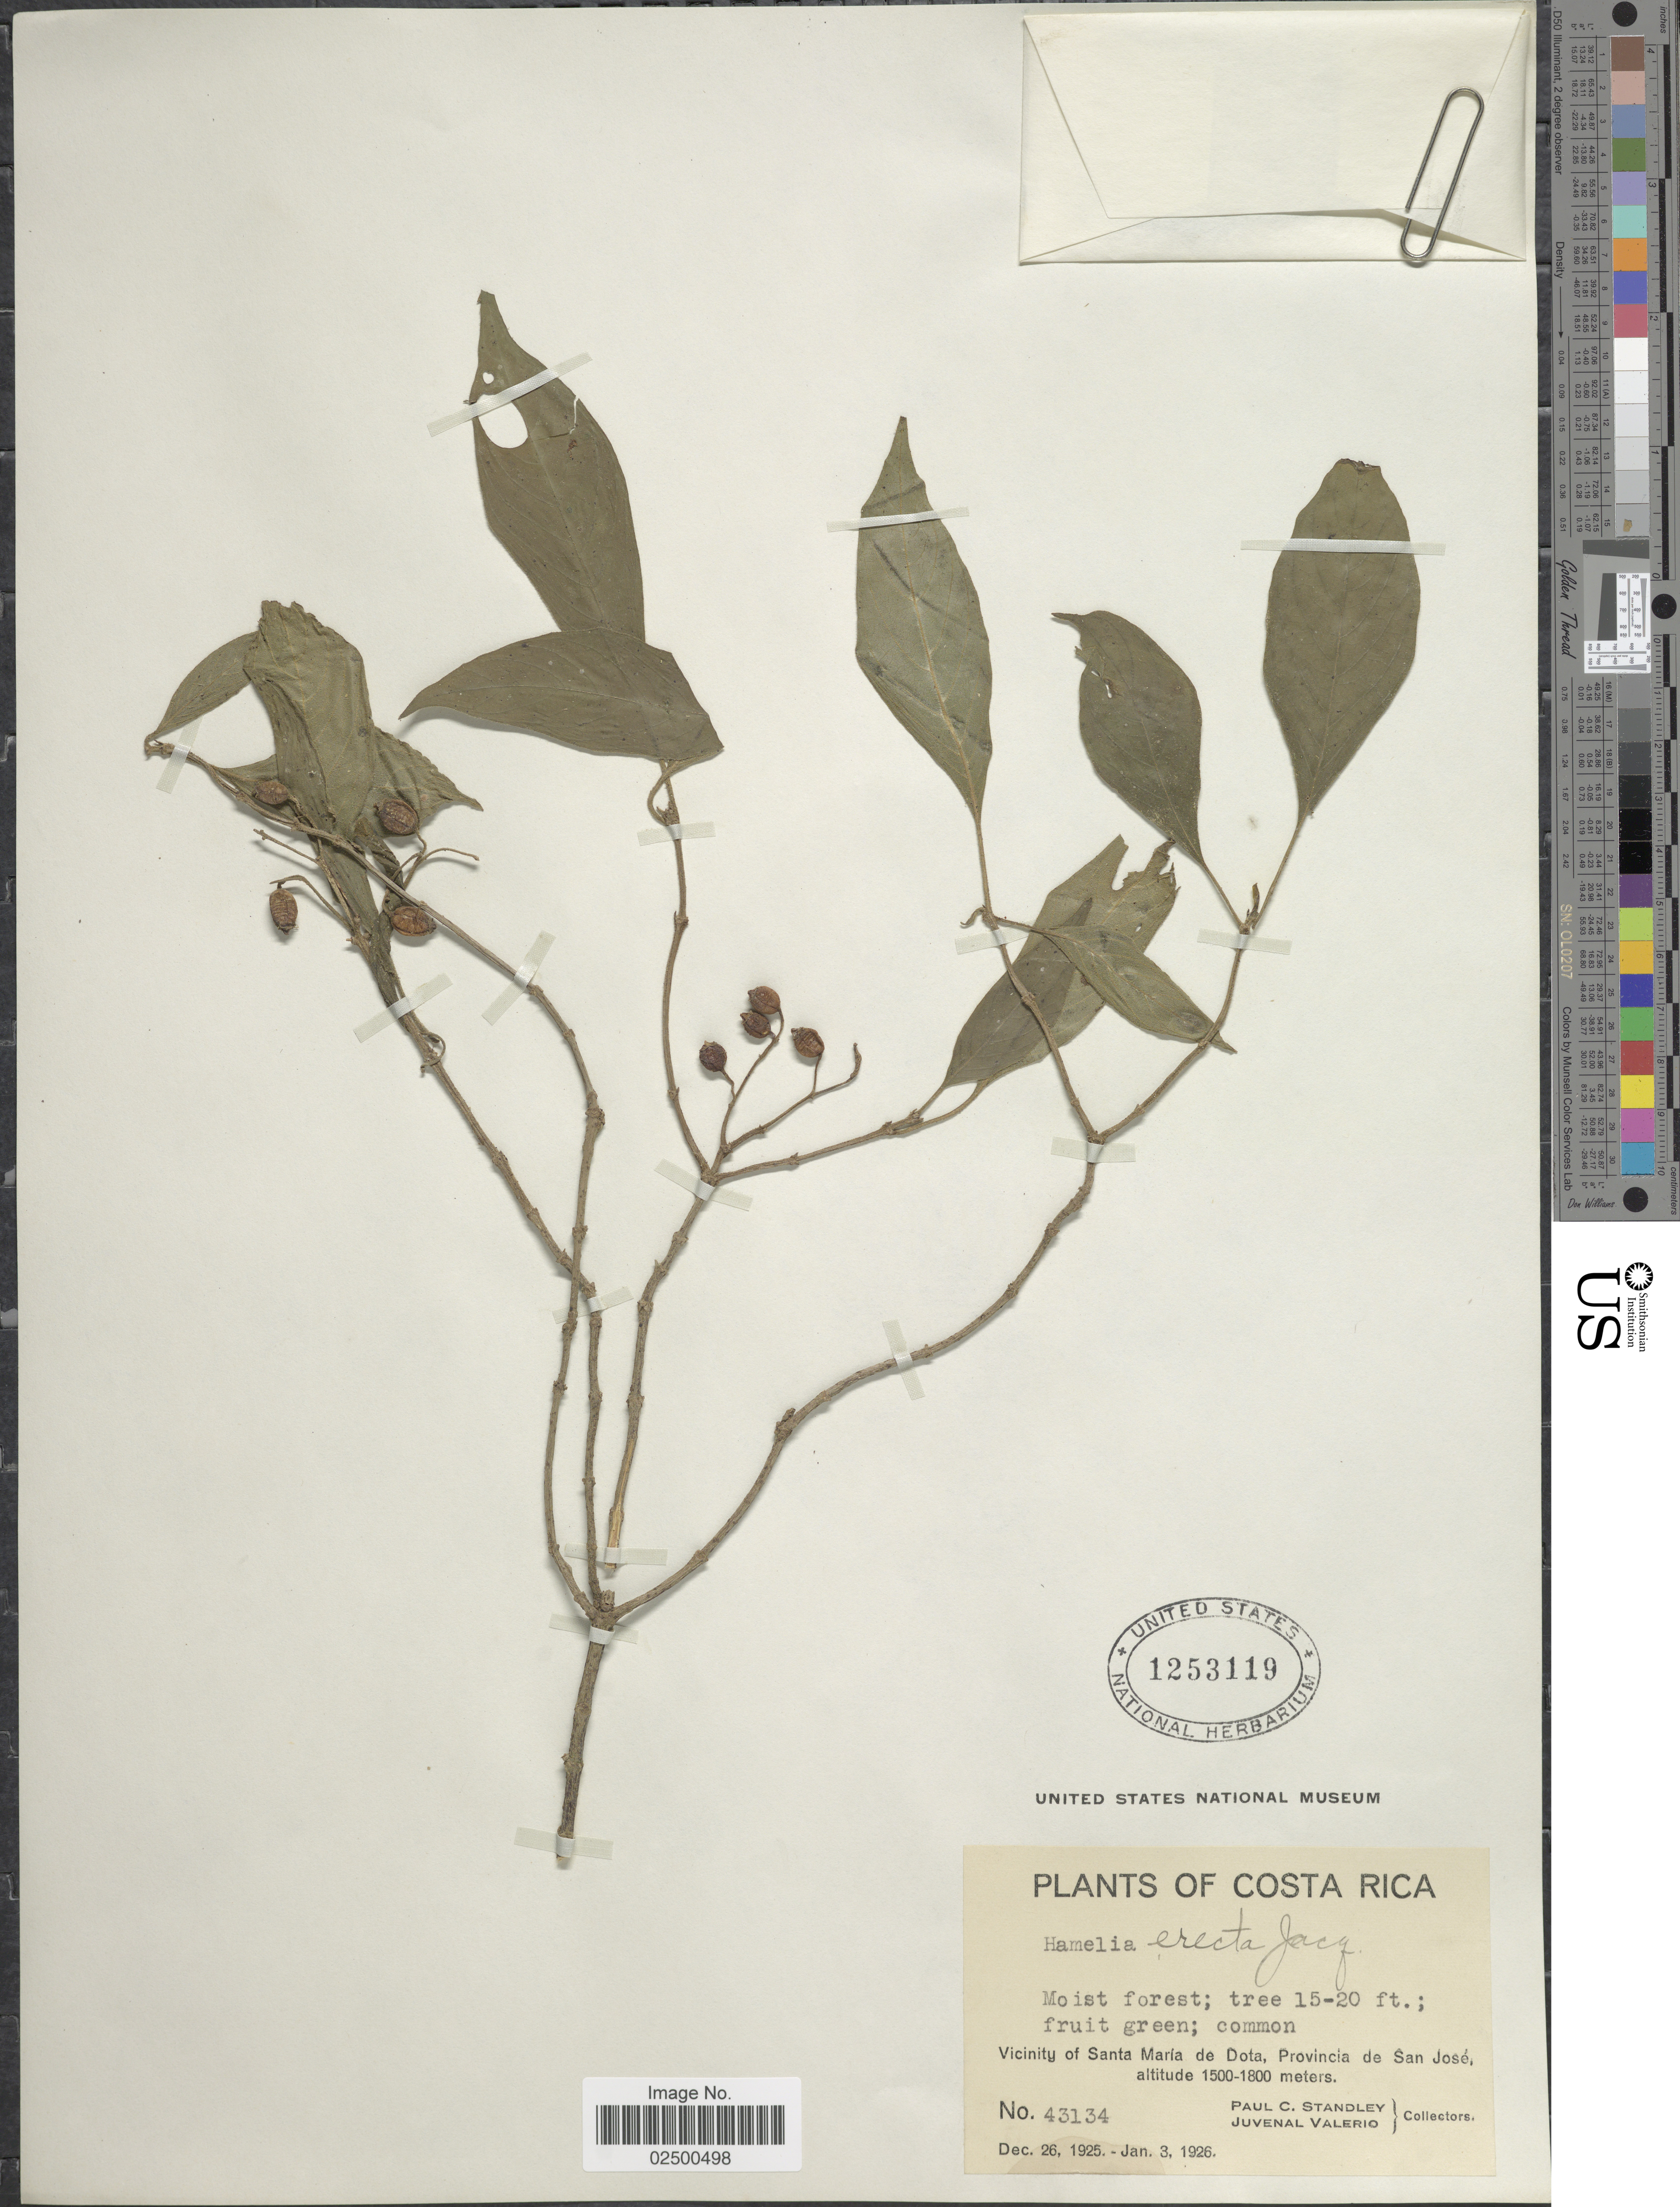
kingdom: Plantae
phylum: Tracheophyta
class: Magnoliopsida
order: Gentianales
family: Rubiaceae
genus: Hamelia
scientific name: Hamelia erecta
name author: Jacq.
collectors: P. C. Standley & J. Valerio R.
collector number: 43134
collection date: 1925-12-26/1926-01-03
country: Costa Rica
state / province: San José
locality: Vicinity of Santa Maria de Dota, Provincia de San Jose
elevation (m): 1500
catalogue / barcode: US 1253119